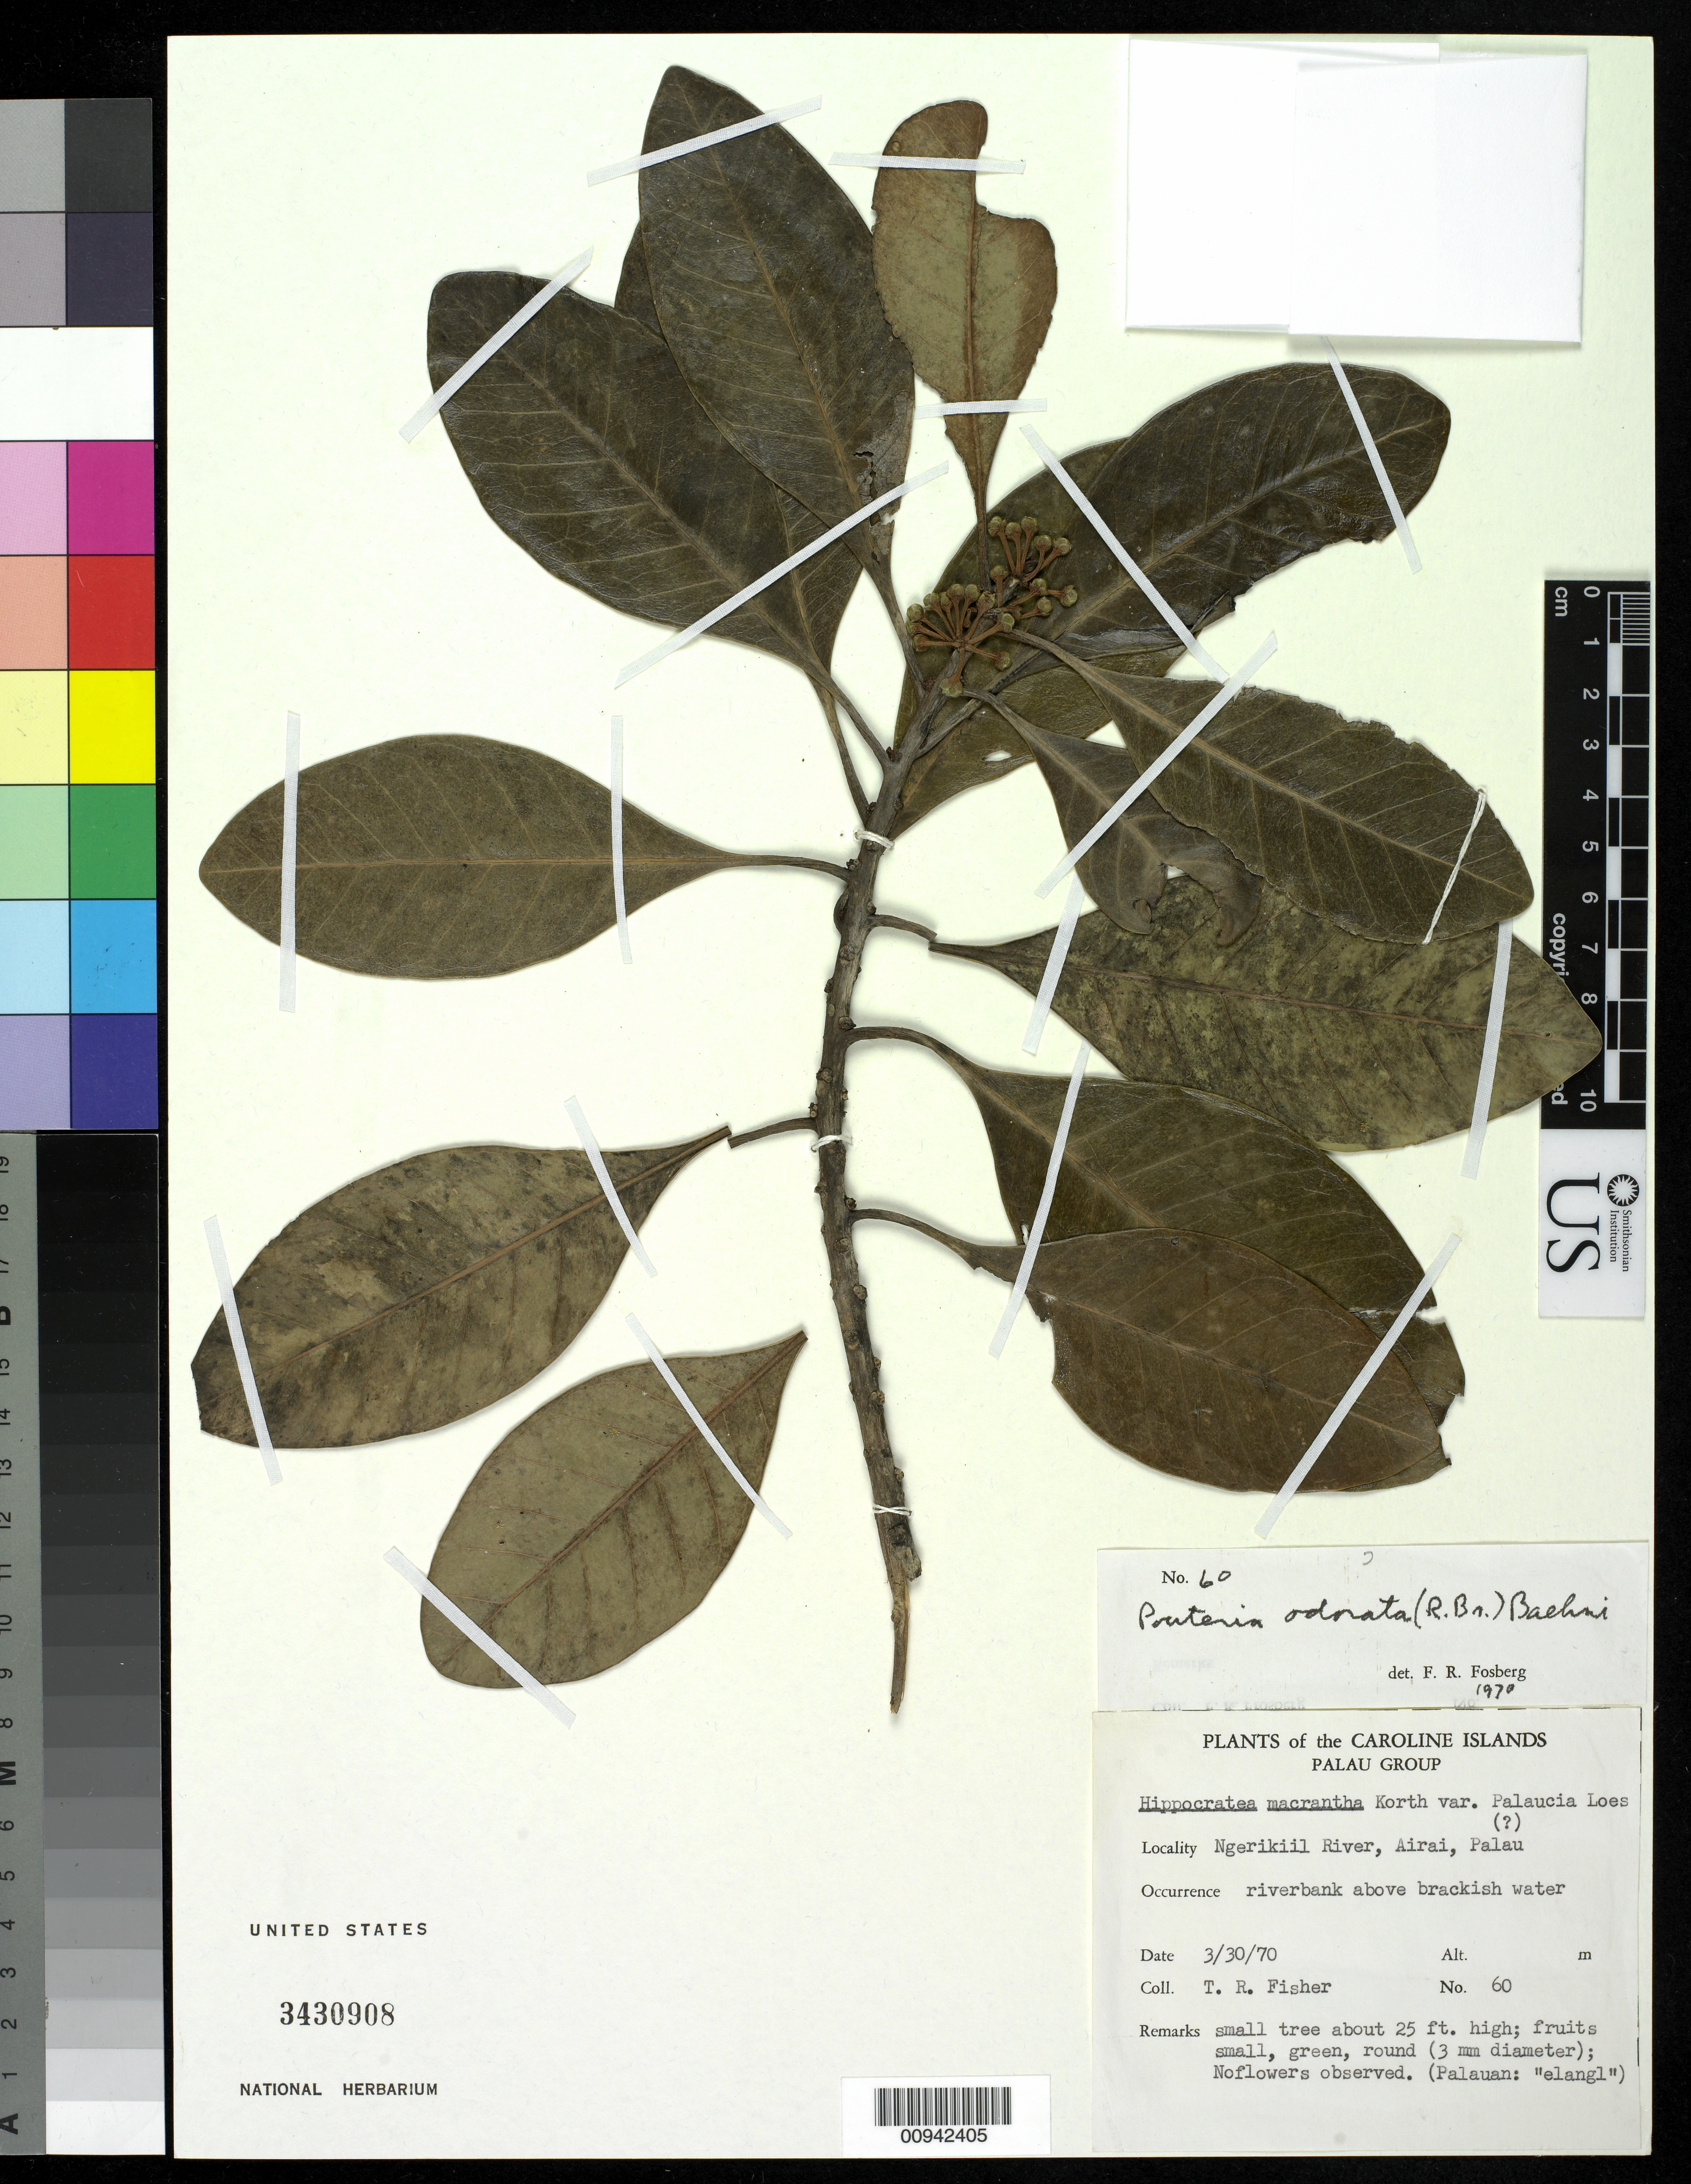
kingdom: Plantae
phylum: Tracheophyta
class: Magnoliopsida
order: Ericales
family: Sapotaceae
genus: Planchonella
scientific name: Planchonella obovata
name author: (R. Br.) Pierre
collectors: T. R. Fisher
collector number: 60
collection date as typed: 30 Mar 1970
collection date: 1970-03-30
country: Palau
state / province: Airai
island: Babeldaob [Babelthuap]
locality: Ngerikiil River, Airai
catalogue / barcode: US 3430908